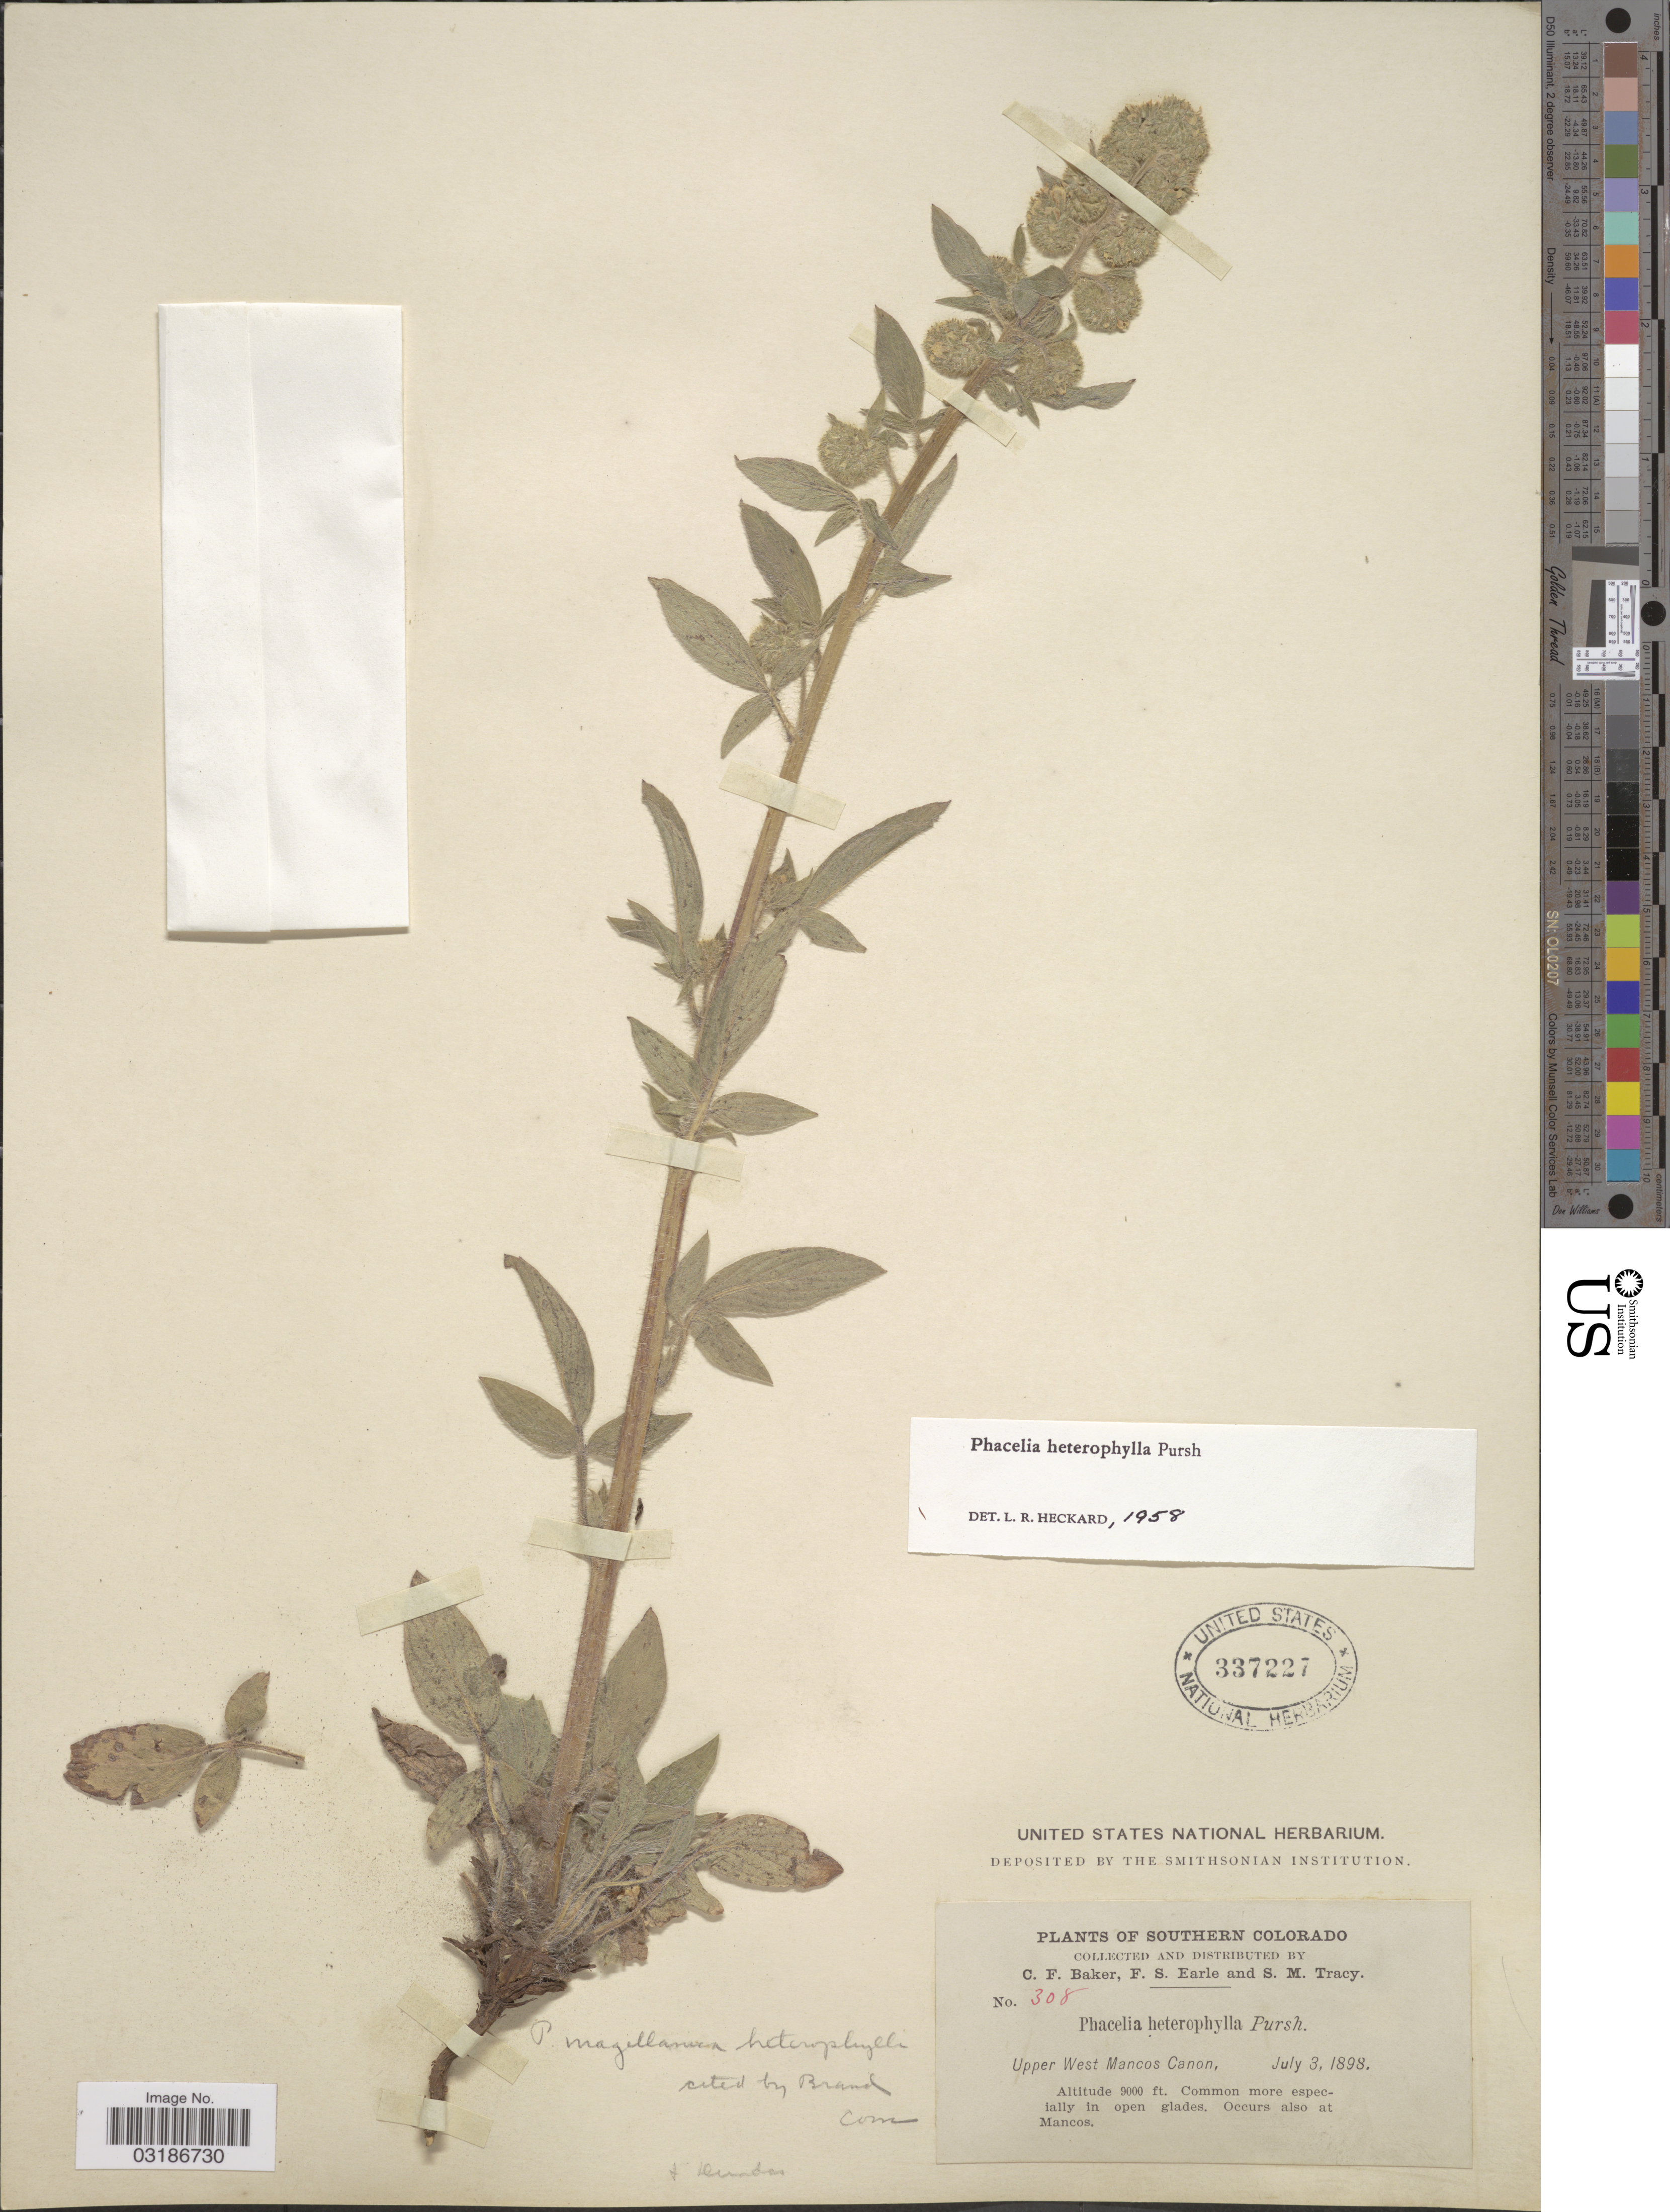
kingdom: Plantae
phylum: Tracheophyta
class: Magnoliopsida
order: Boraginales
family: Hydrophyllaceae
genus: Phacelia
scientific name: Phacelia heterophylla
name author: Pursh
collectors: C. F. Baker, F. S. Earle & S. M. Tracy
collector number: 308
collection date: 1898-07-03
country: United States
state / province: Colorado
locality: Southern Colorado. Upper West Mancos Canon.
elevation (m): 2743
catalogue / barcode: US 337227